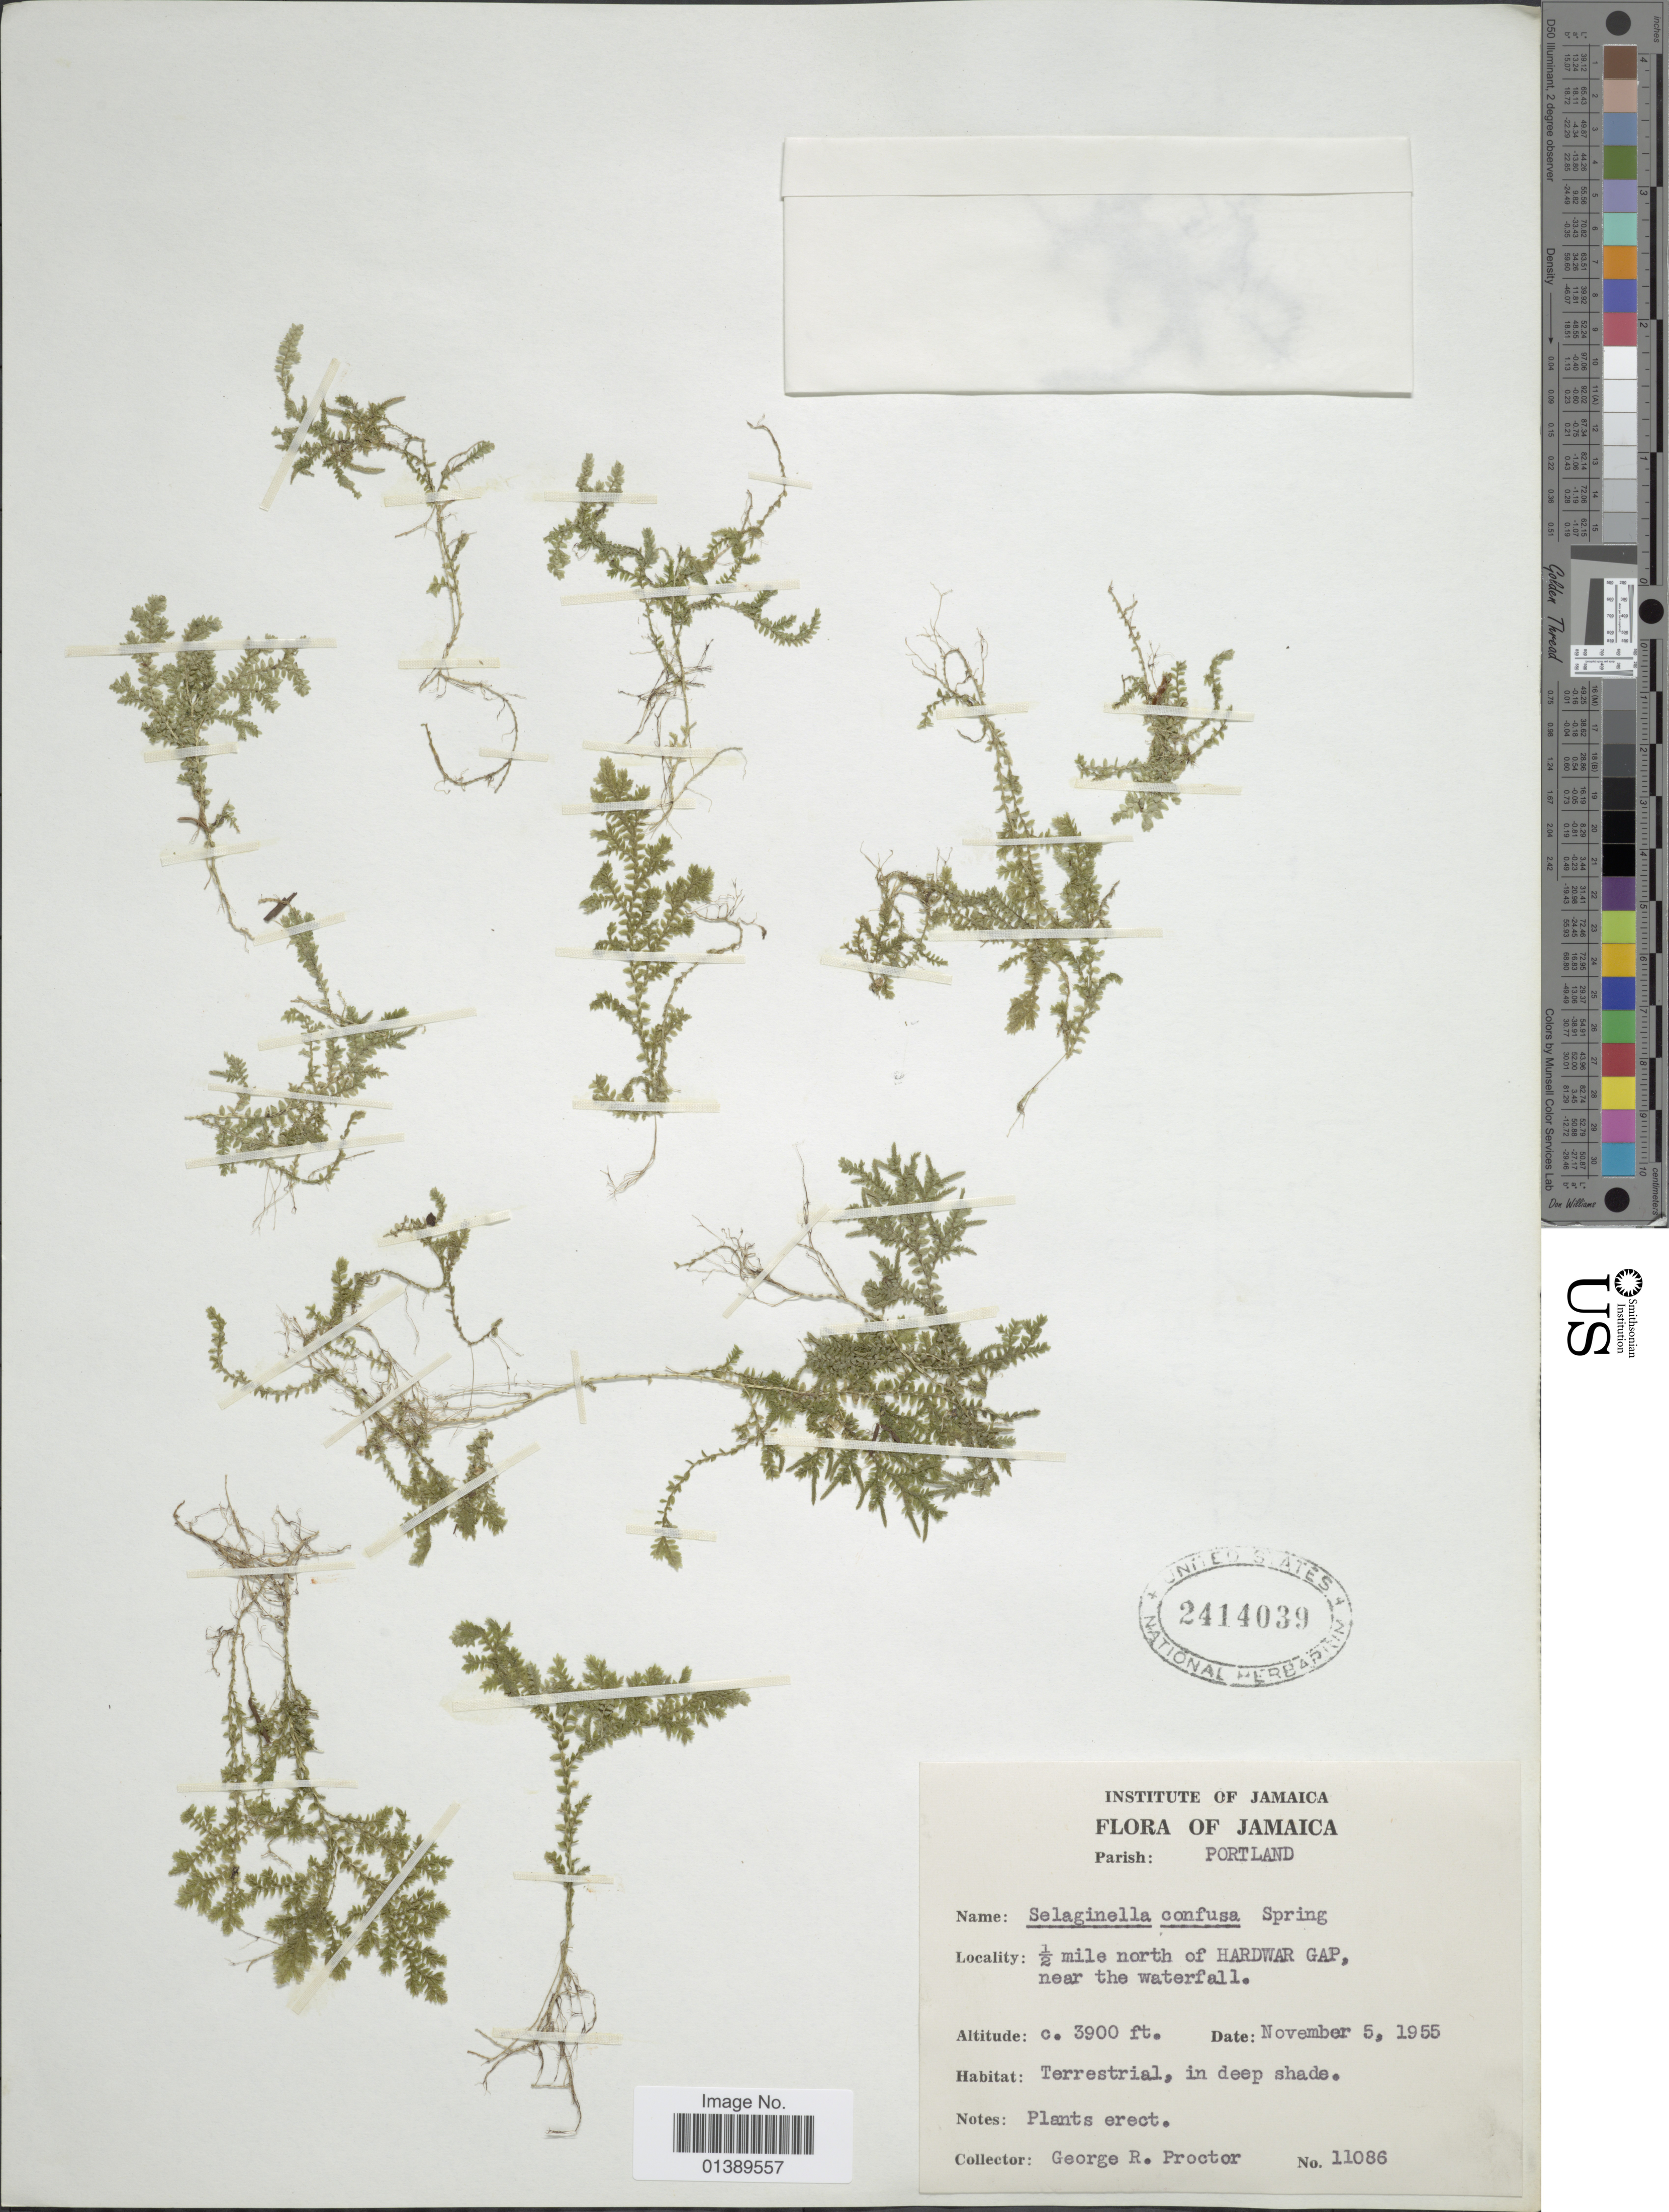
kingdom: Plantae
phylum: Tracheophyta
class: Lycopodiopsida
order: Selaginellales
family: Selaginellaceae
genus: Selaginella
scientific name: Selaginella confusa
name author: Spring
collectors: G. R. Proctor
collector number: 11086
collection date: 1955-11-05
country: Jamaica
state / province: Portland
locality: ½ mile north of Hardwar Gap, near the waterfall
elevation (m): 1189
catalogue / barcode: US 2414039